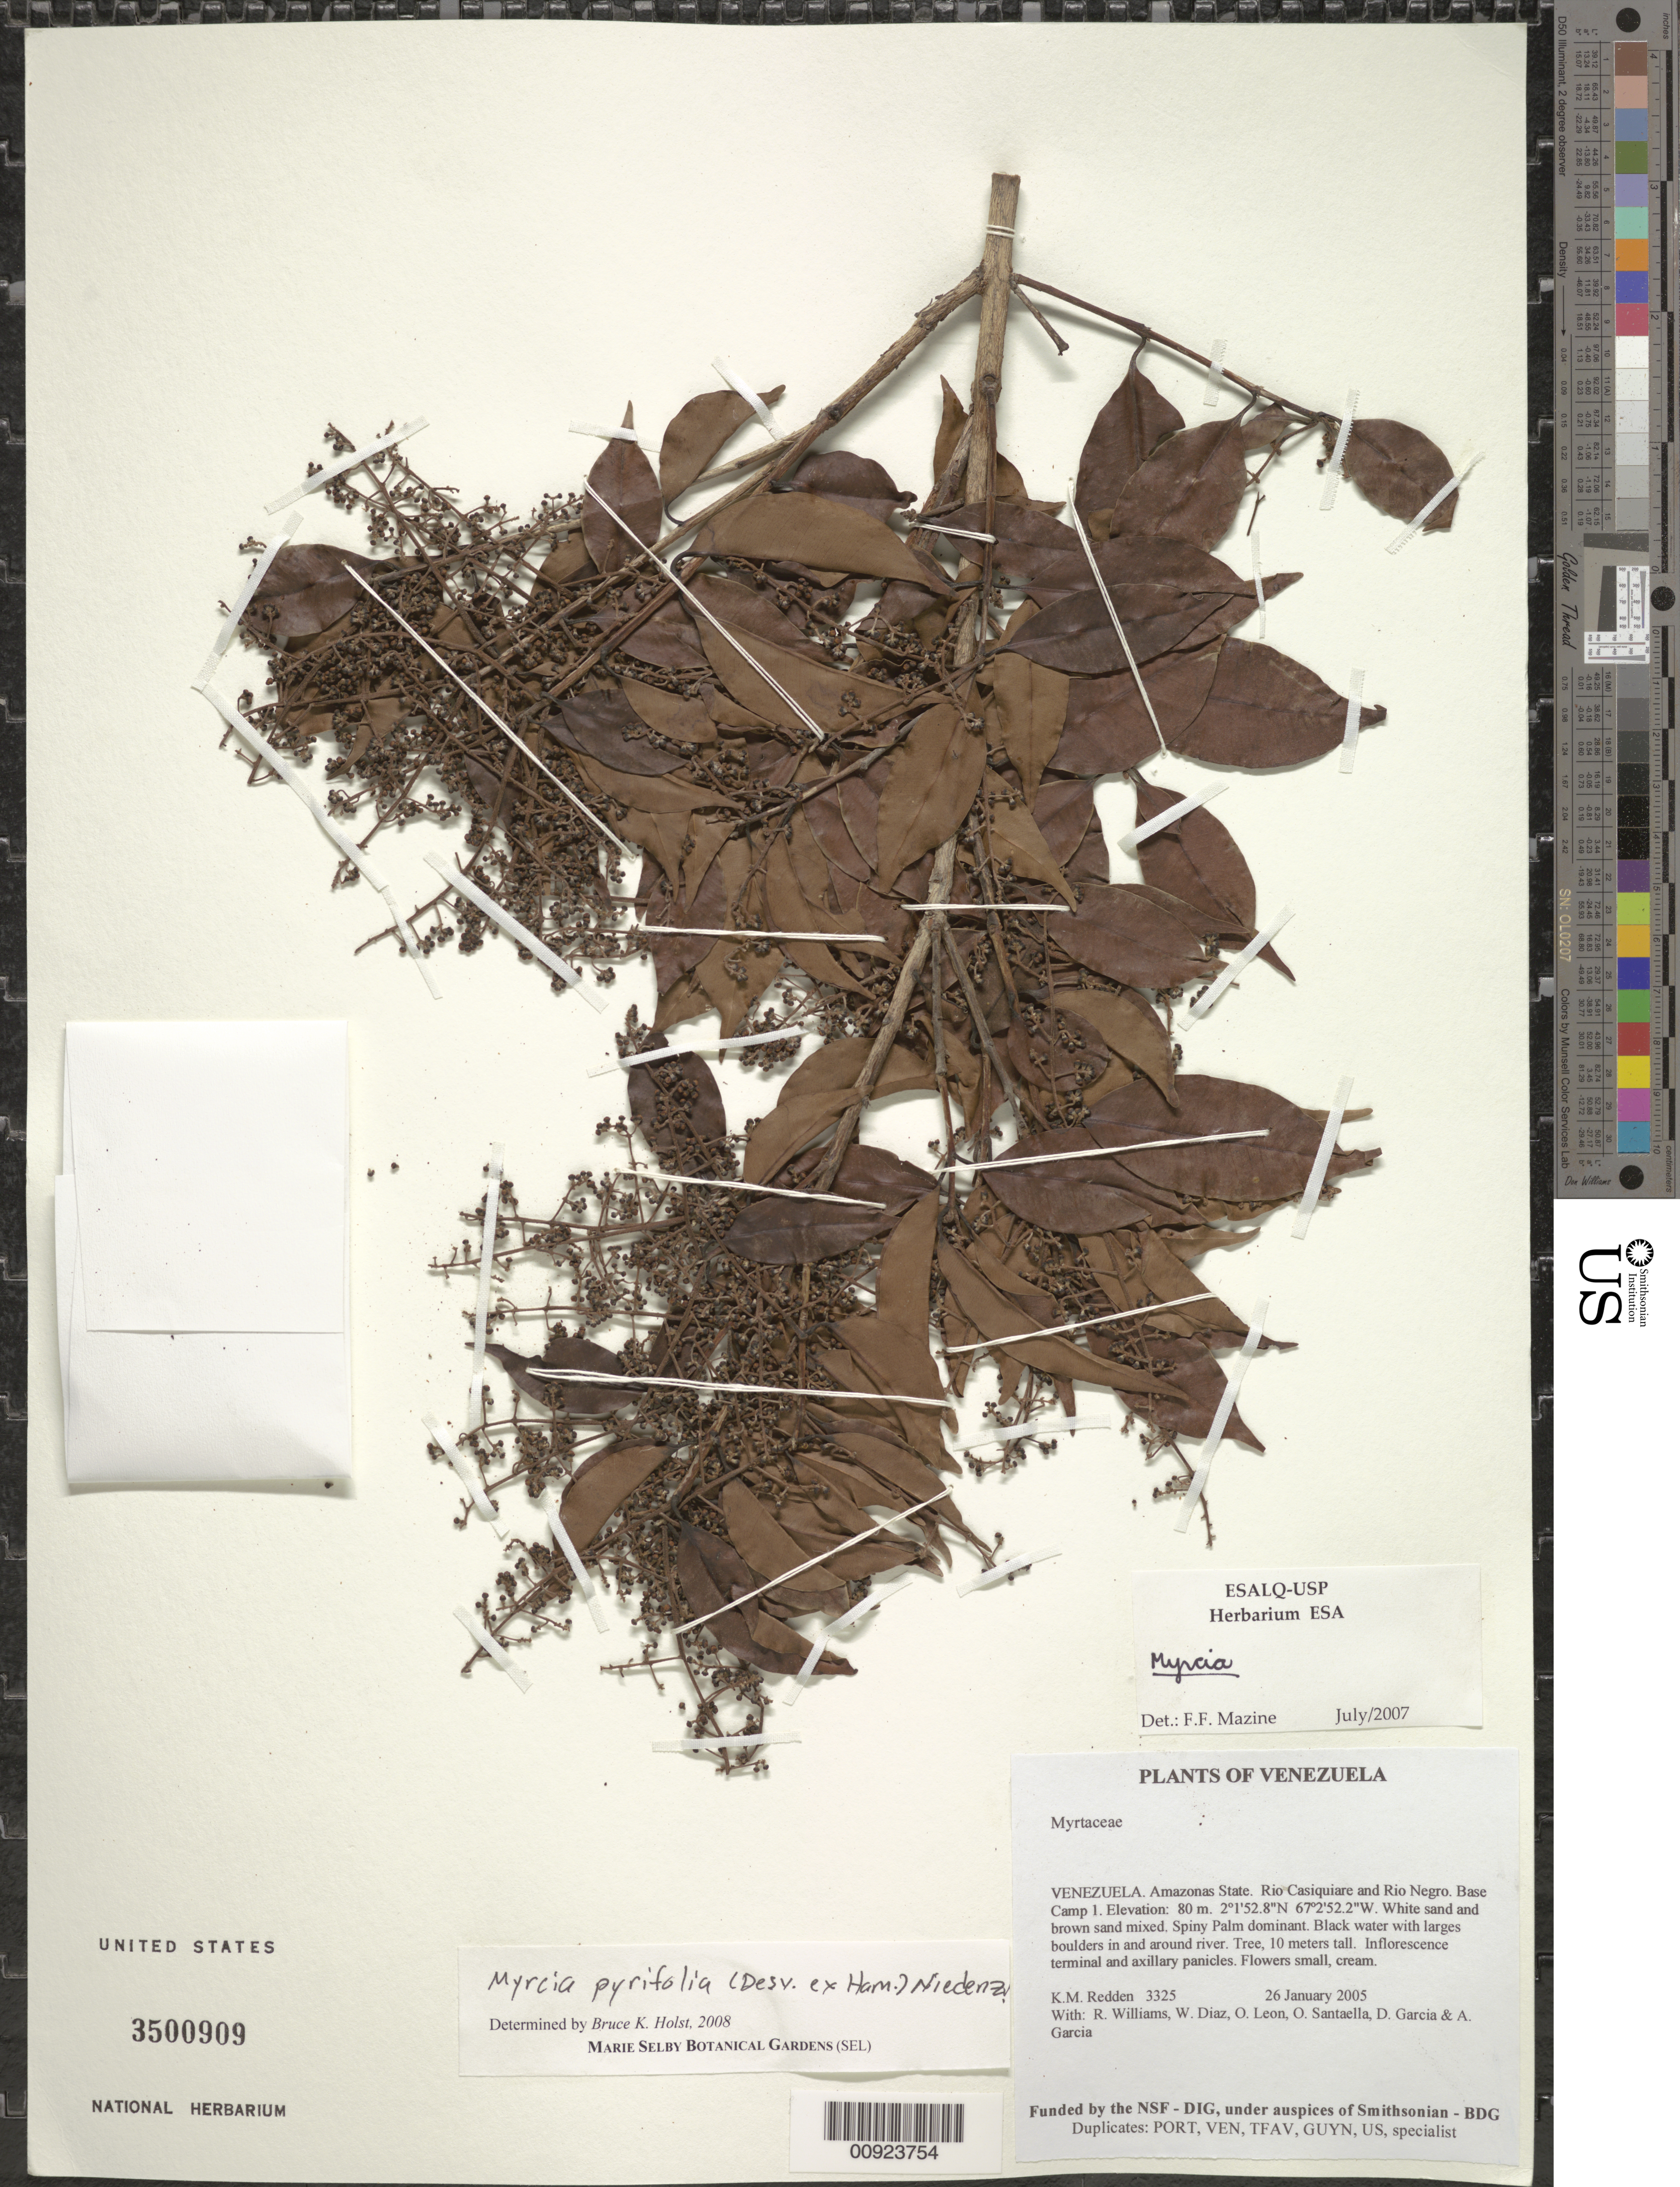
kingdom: Plantae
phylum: Tracheophyta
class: Magnoliopsida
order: Myrtales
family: Myrtaceae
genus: Myrcia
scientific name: Myrcia pyrifolia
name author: Nied.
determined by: Holst, Bruce K.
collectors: K. M. Redden, R. Williams, W. Díaz P., O. León, O. Santaella, D. Garcia & A. Garcia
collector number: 3325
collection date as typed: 26 January 2005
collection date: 2005-01-26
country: Venezuela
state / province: Amazonas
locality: Rio Casiquiare and Rio Negro. Base Camp 1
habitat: White sand and brown sand mixed. Spiny palm dominant. Black water with larges boulders in and around river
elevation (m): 80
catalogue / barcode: US 3500909